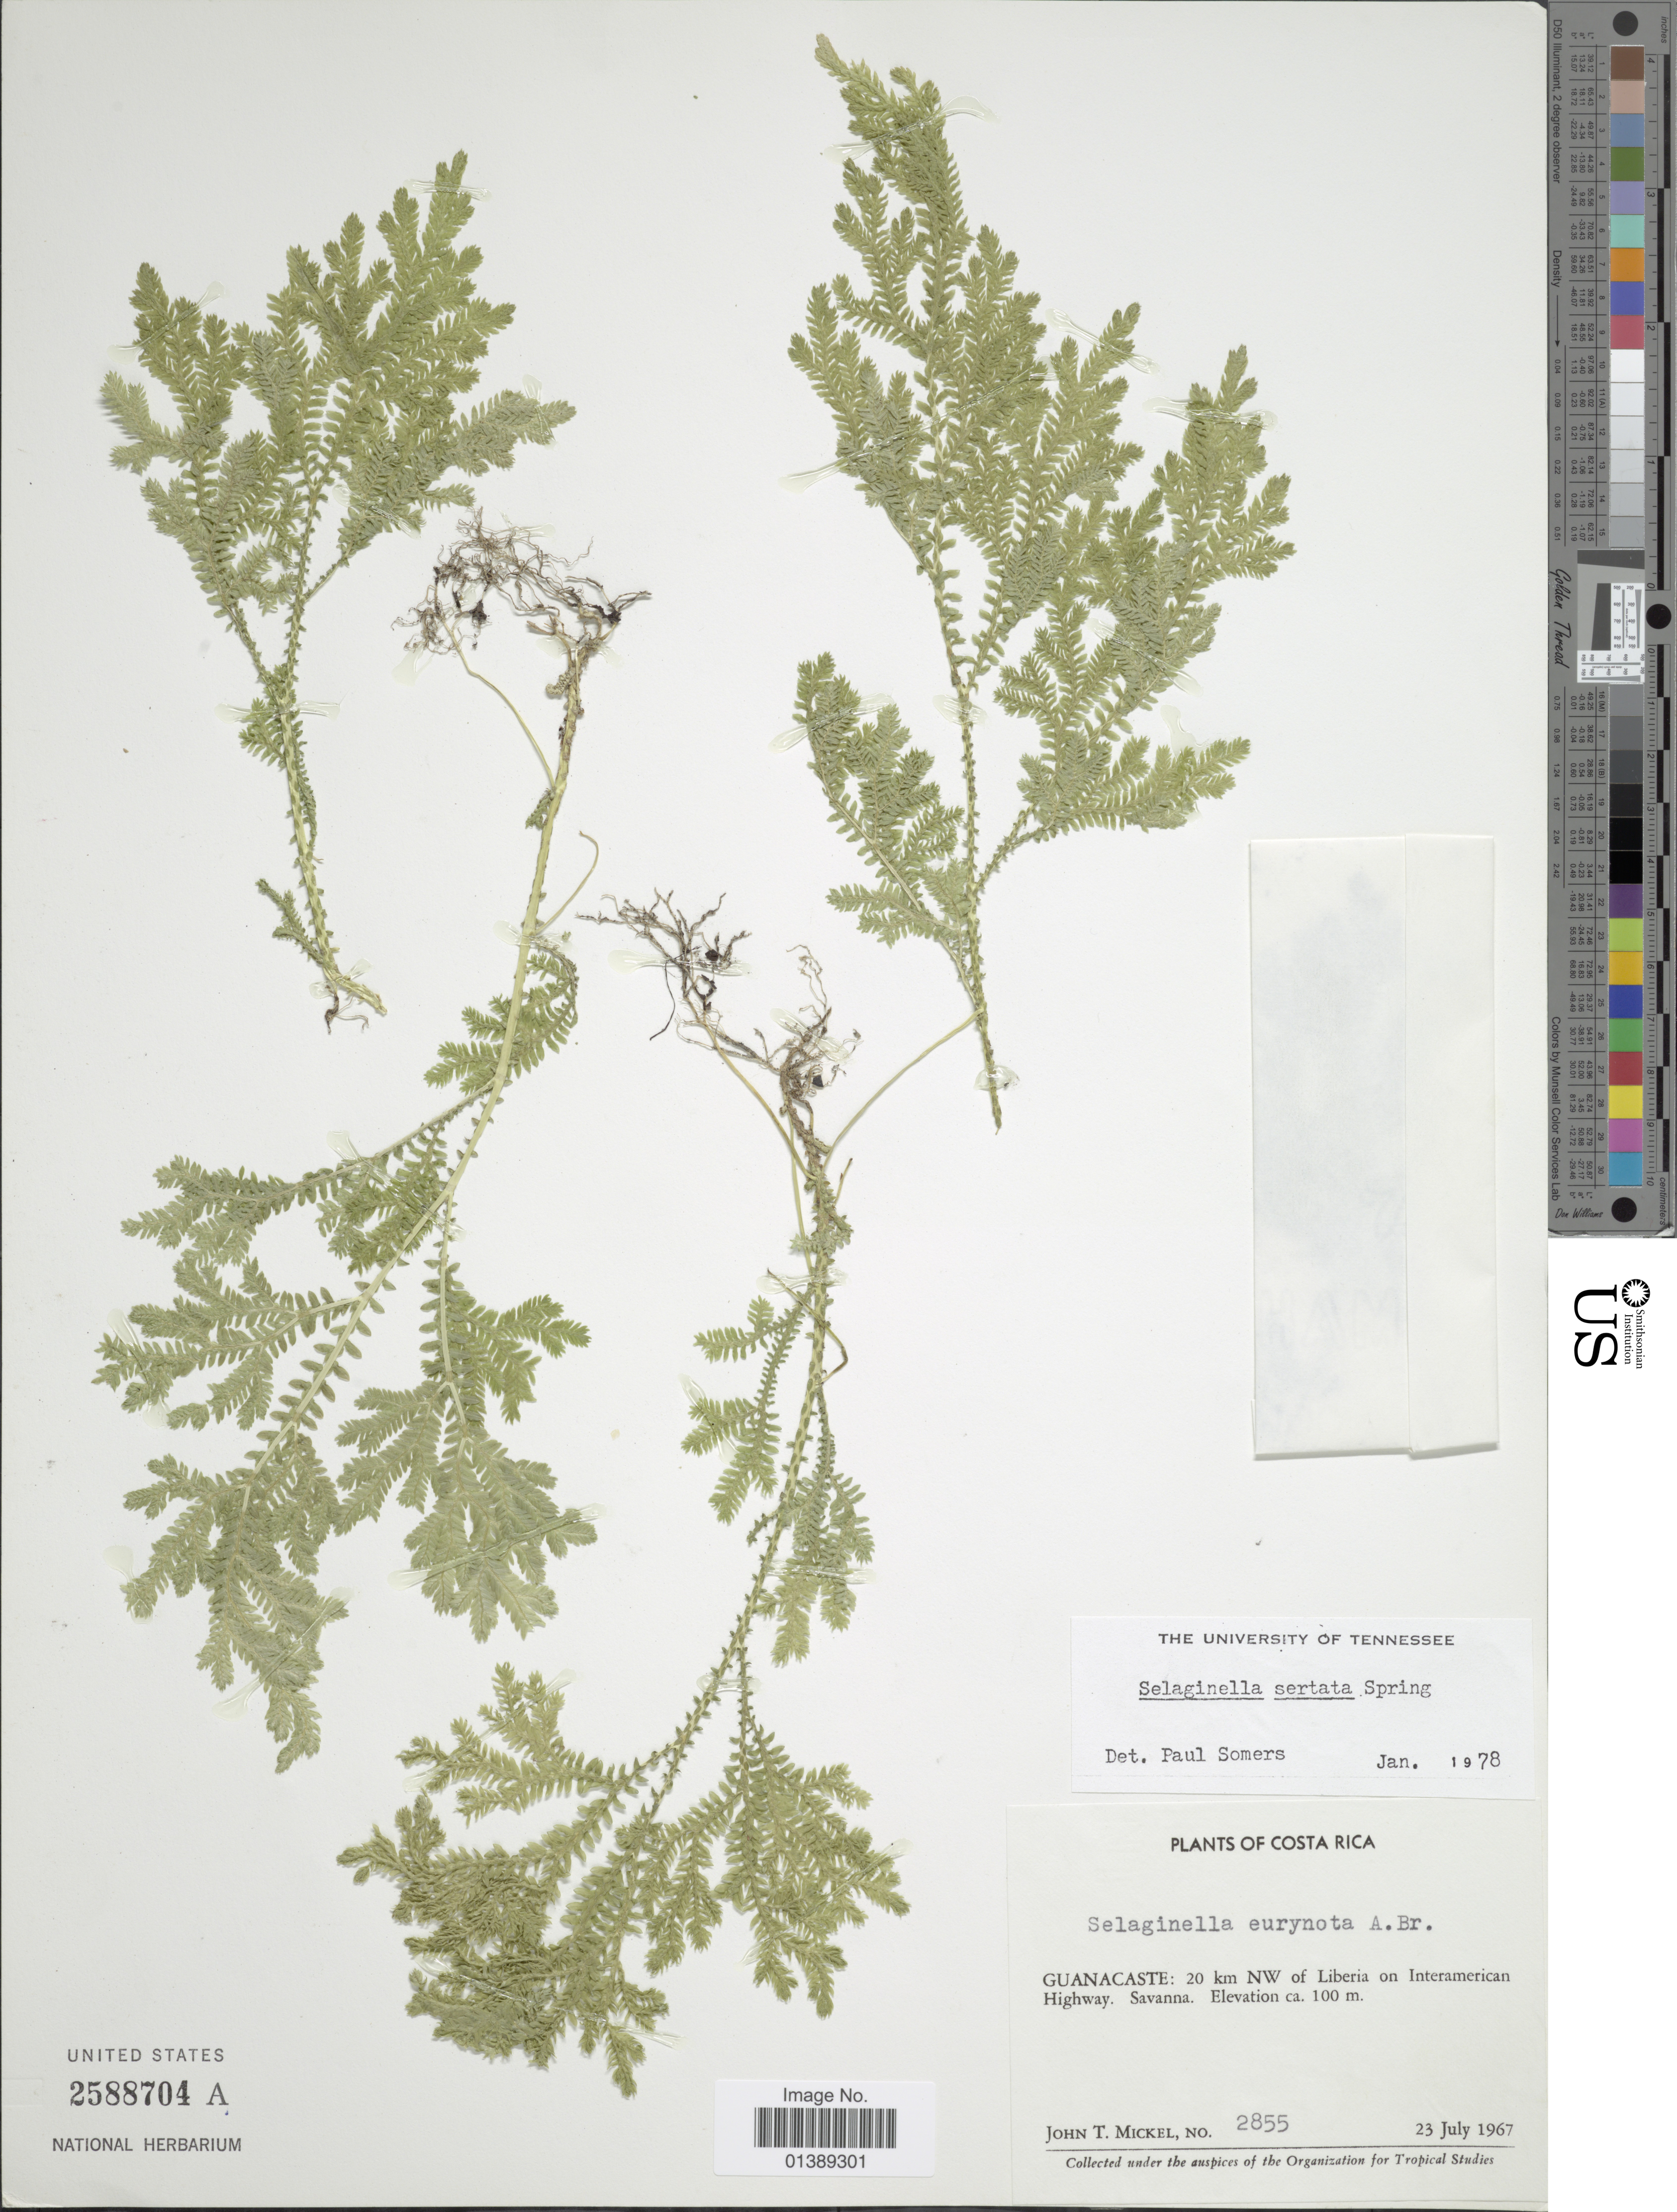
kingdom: Plantae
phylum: Tracheophyta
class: Lycopodiopsida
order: Selaginellales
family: Selaginellaceae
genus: Selaginella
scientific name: Selaginella sertata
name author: Spring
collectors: J. T. Mickel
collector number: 2855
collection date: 1967-07-23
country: Bahamas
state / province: Mayaguana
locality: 20 km NW of Liberia on Interamerican Highway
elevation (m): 100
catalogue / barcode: US 2588704A